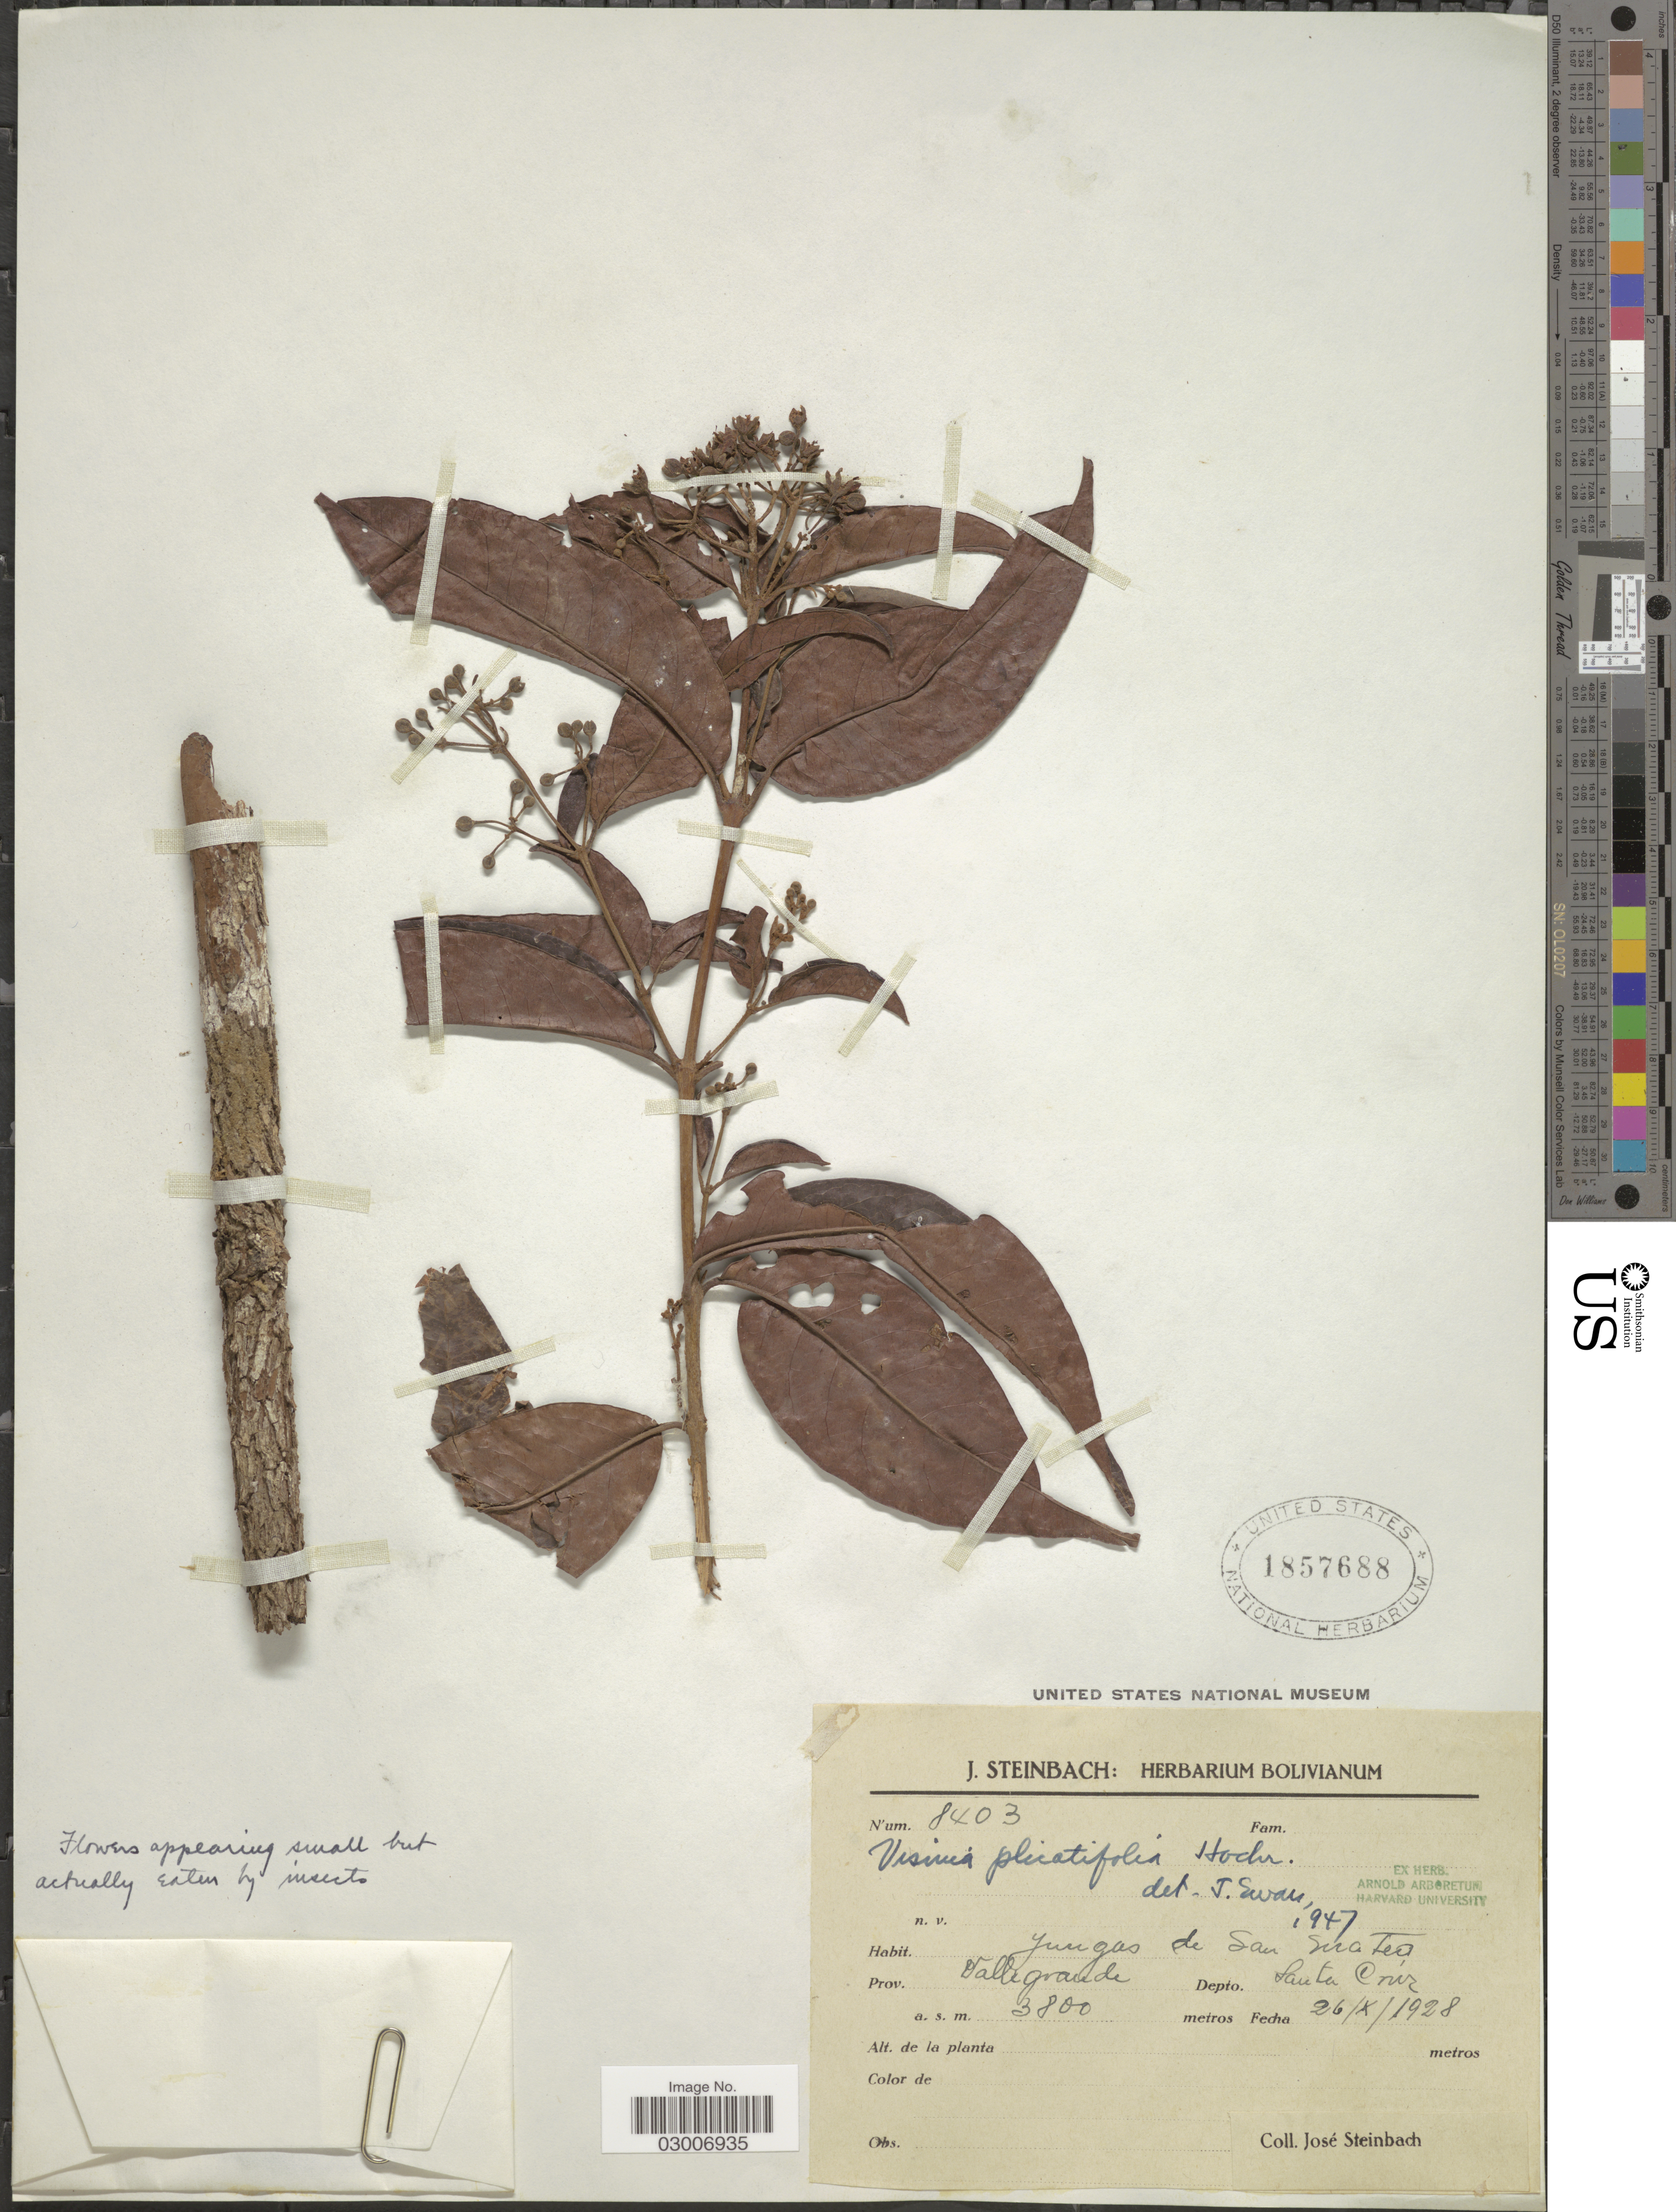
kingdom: Plantae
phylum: Tracheophyta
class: Magnoliopsida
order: Malpighiales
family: Hypericaceae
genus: Vismia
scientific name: Vismia plicatifolia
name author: Hochr.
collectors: J. Steinbach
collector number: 8403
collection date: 1928-10-26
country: Bolivia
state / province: Santa Cruz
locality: Yungas de San Mateo,]. Prov. Valle grande. Depto. Santa Crúz.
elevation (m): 3800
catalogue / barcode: US 1857688